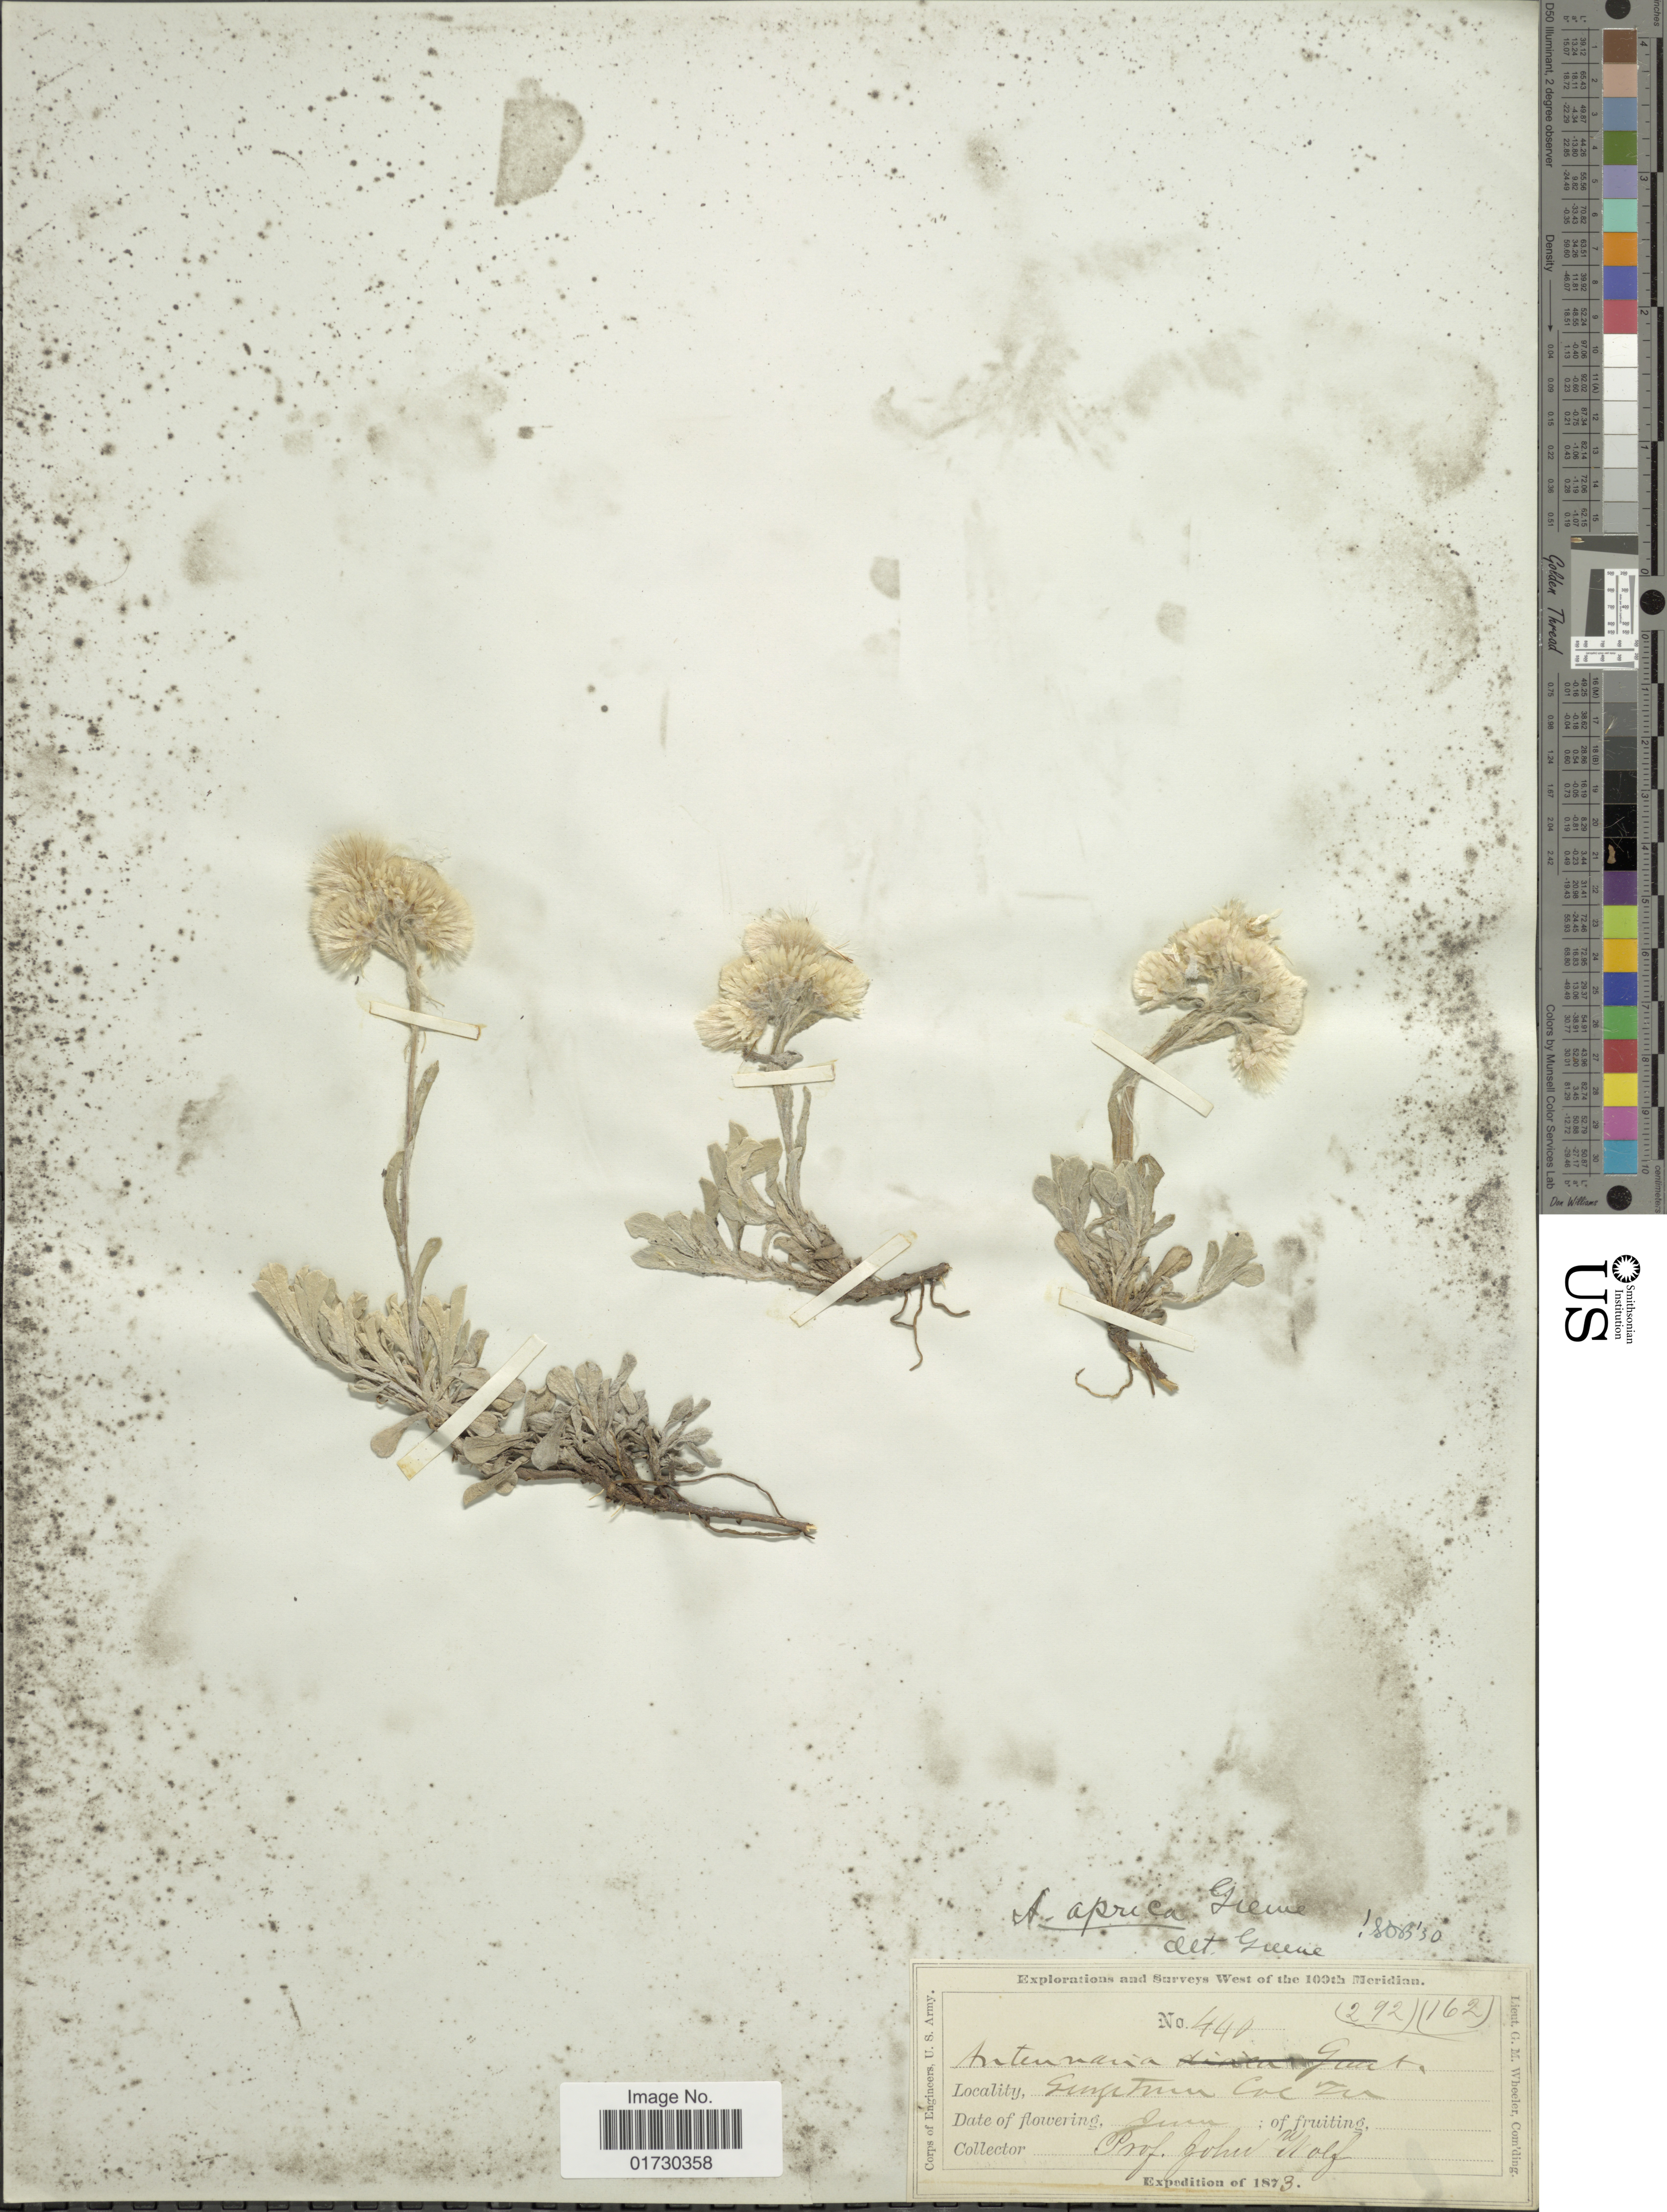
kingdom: Plantae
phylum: Tracheophyta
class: Magnoliopsida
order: Asterales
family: Asteraceae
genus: Antennaria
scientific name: Antennaria aprica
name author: Greene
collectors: J. Wolf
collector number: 440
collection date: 1873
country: United States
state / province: Colorado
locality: Saguache